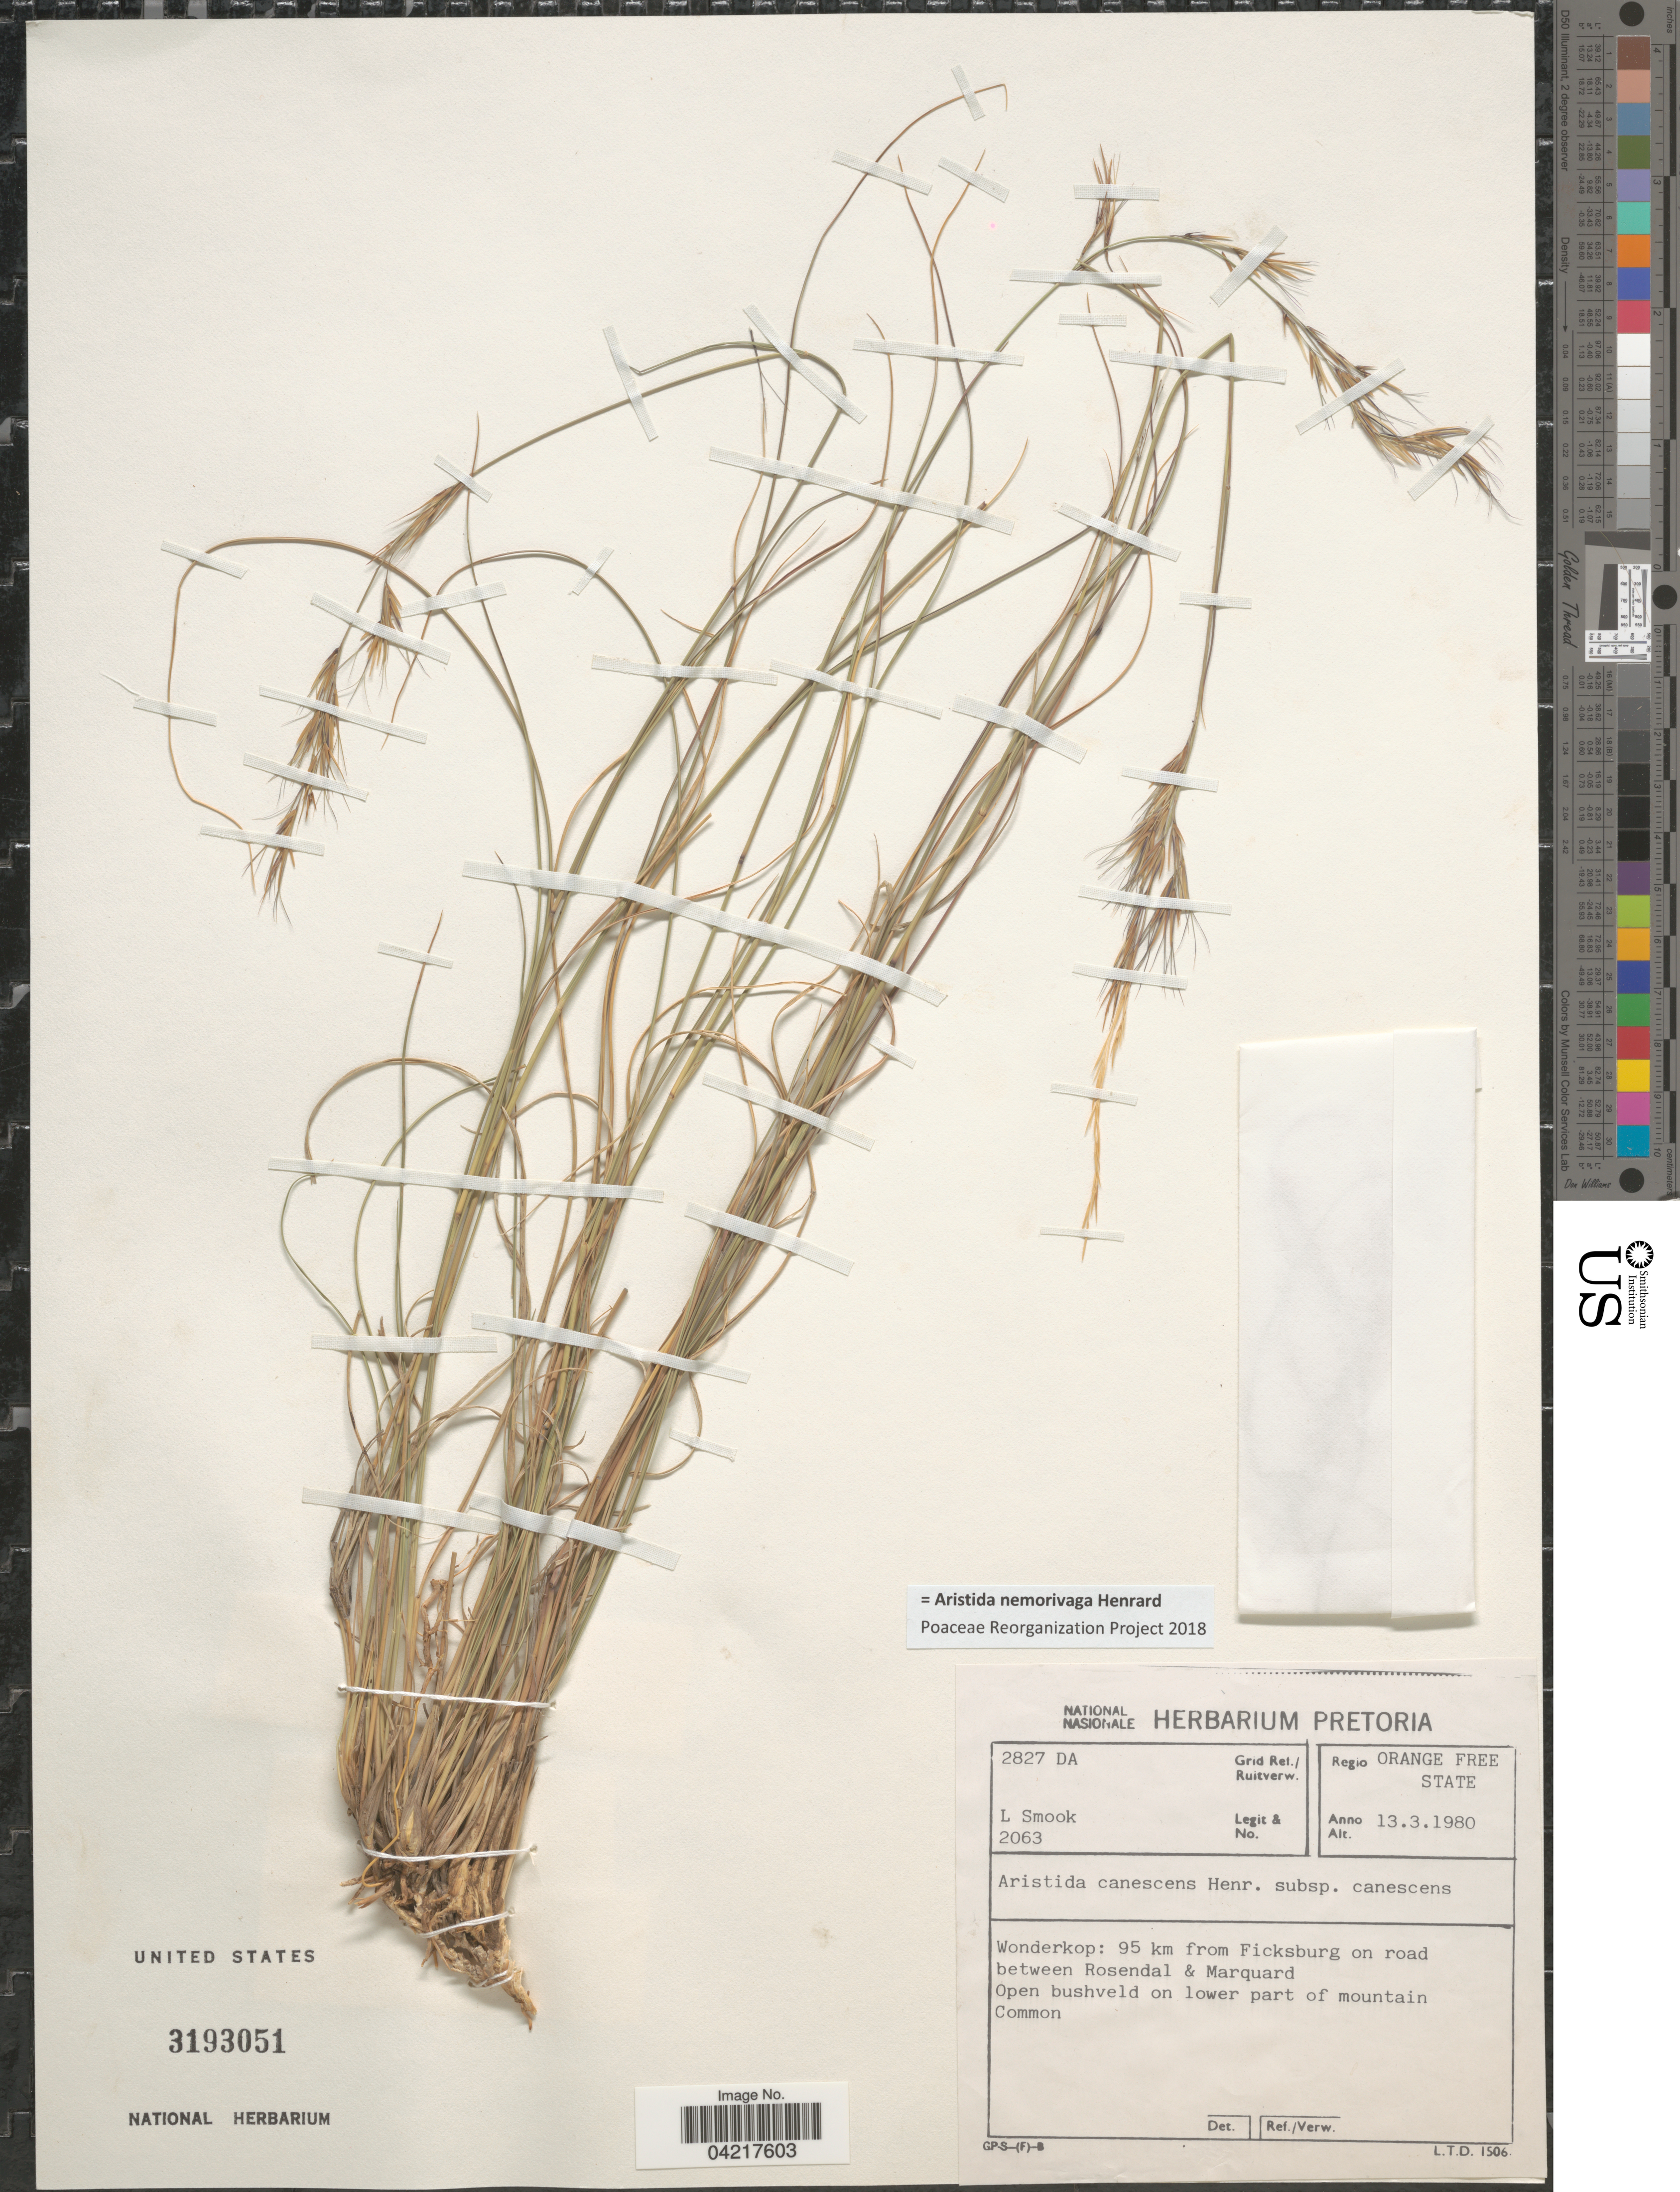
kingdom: Plantae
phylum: Tracheophyta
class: Liliopsida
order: Poales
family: Poaceae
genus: Aristida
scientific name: Aristida nemorivaga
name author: Henr.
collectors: L. Smook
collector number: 2063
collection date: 1980-03-13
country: South Africa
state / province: Free State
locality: Grid Ref./ Ruitverw. 2827 DA. Regio Orange Free State. Wonderkop: 95 km from Ficksburg on road between Rosendal & Marquard. Open bushveld on lower part of mountain. Common.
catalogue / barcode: US 3193051